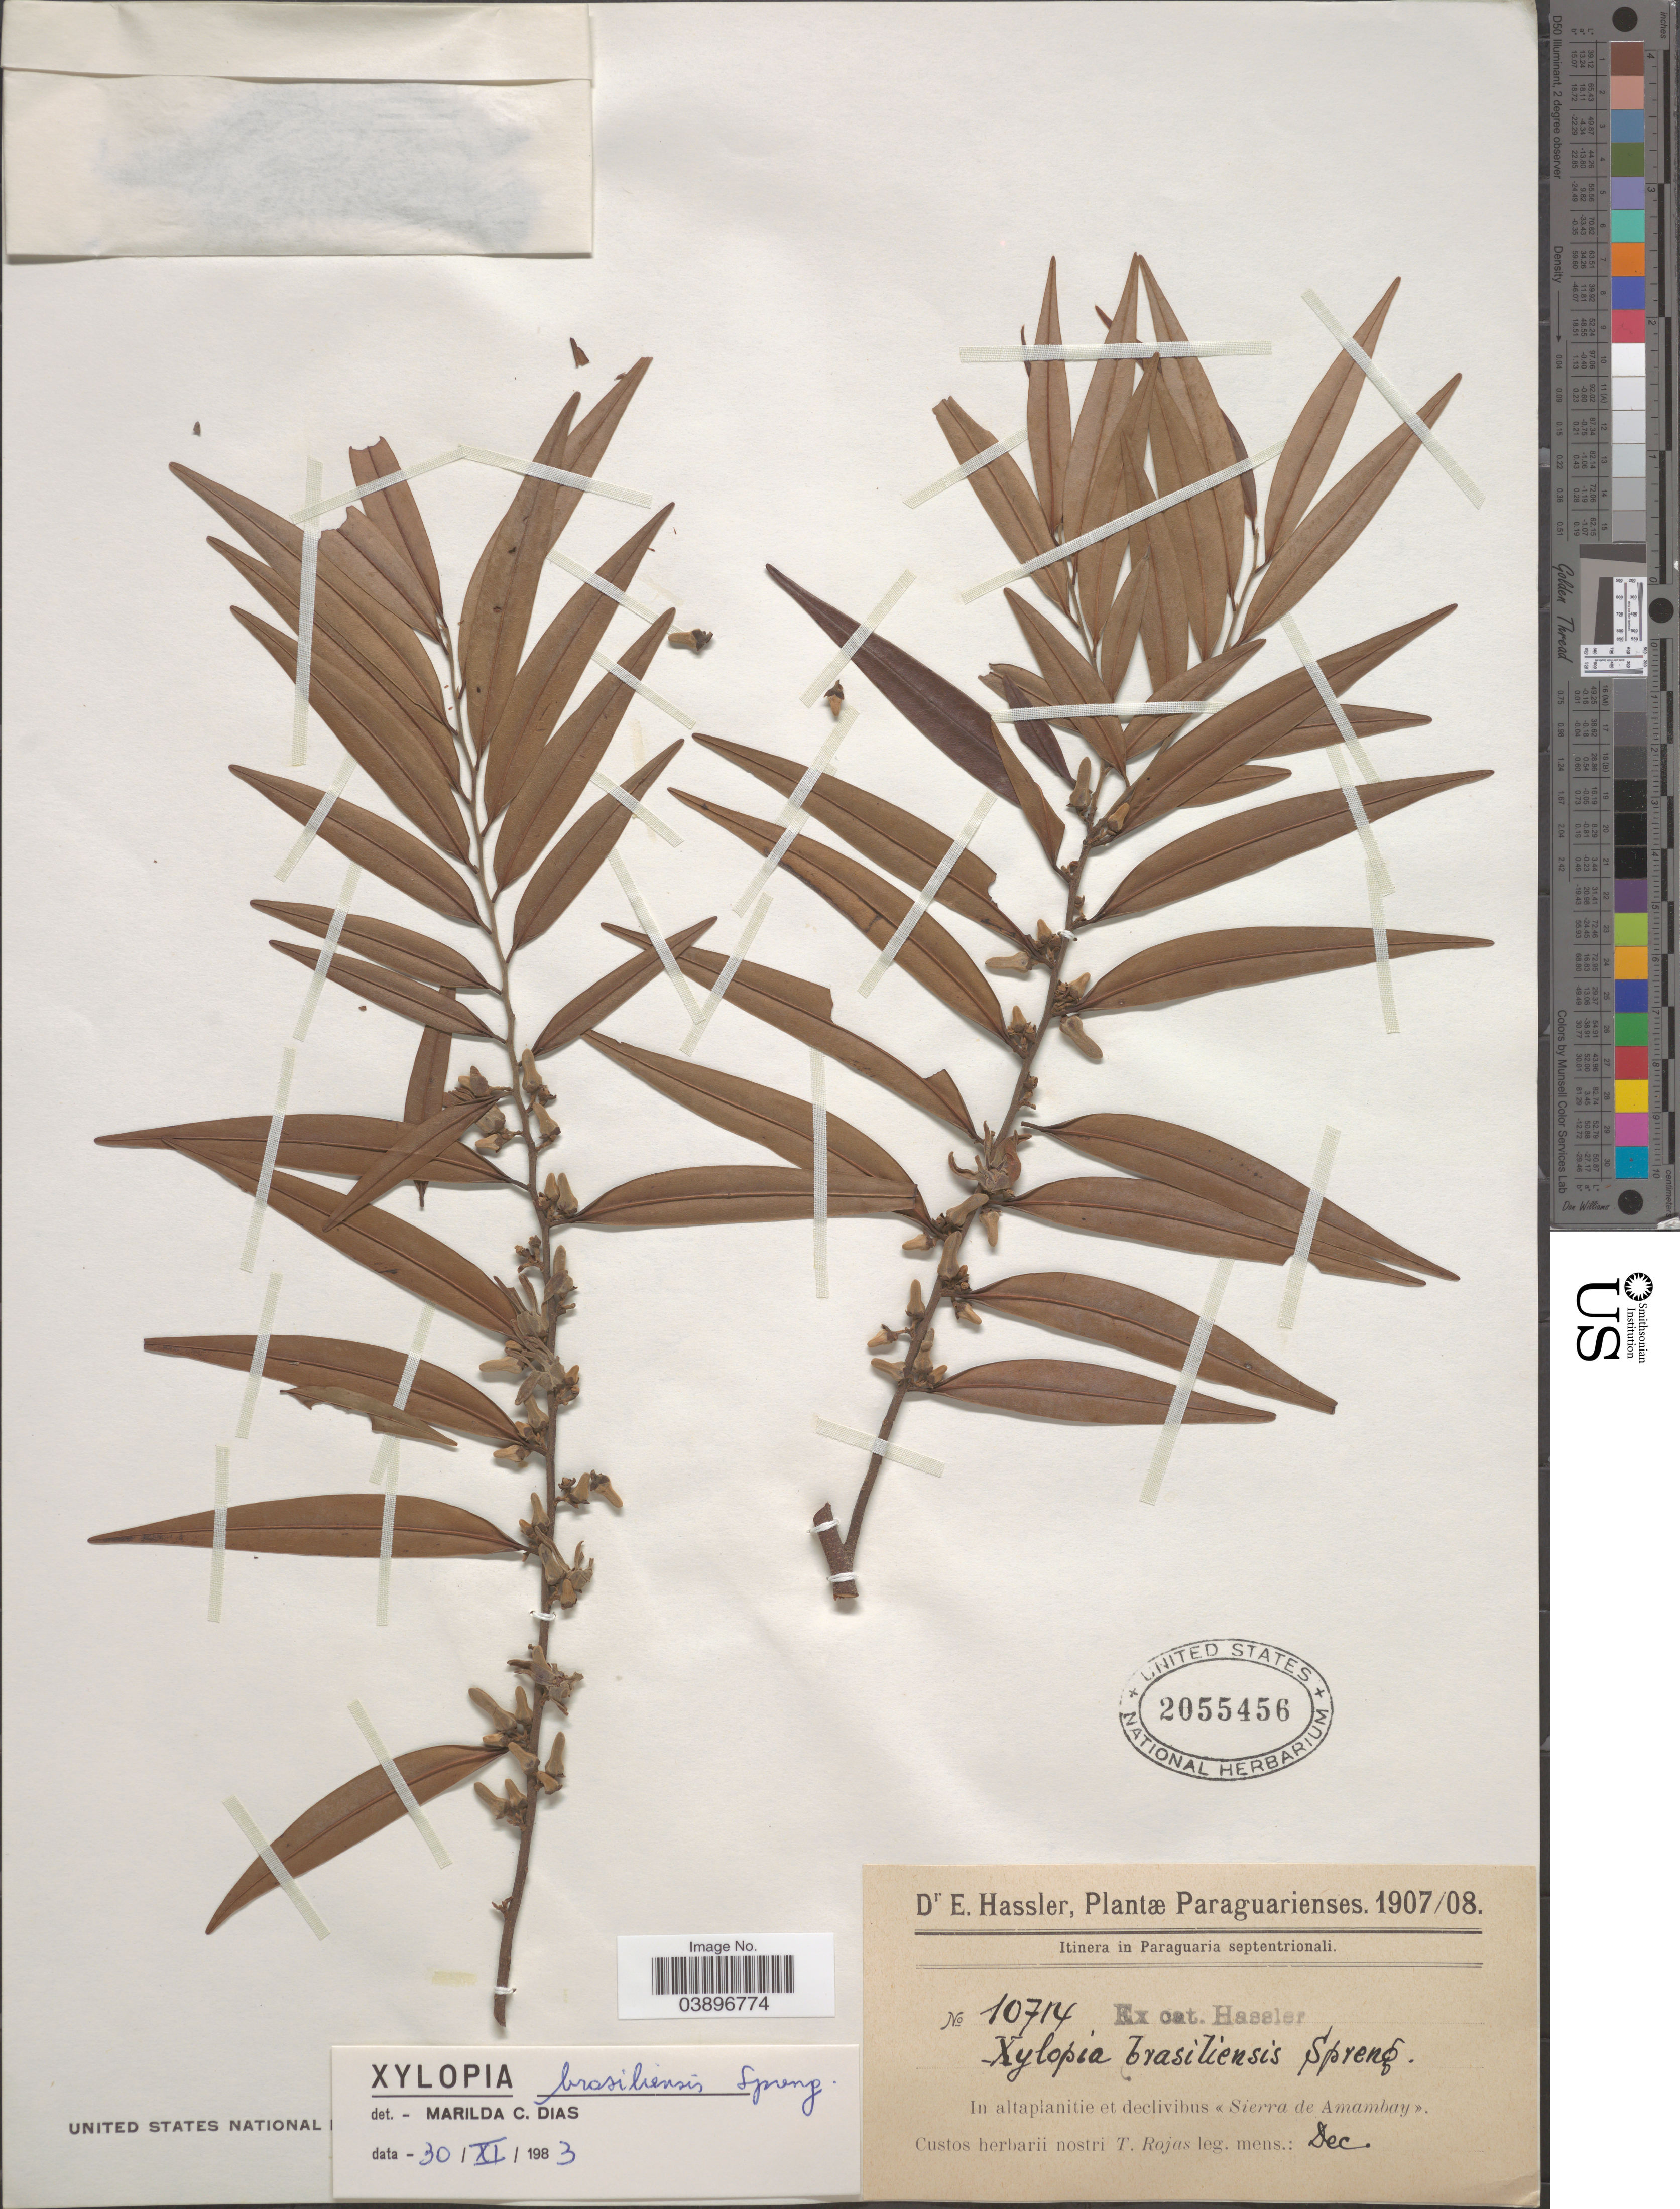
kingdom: Plantae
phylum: Tracheophyta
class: Magnoliopsida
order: Magnoliales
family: Annonaceae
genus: Xylopia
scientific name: Xylopia brasiliensis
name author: Spreng.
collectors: E. Hassler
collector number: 10714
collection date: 1907-12/1908-12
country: Paraguay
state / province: Amambay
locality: In altaplanitie et declivibus «Sierra de Amambay».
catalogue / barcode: US 2055456